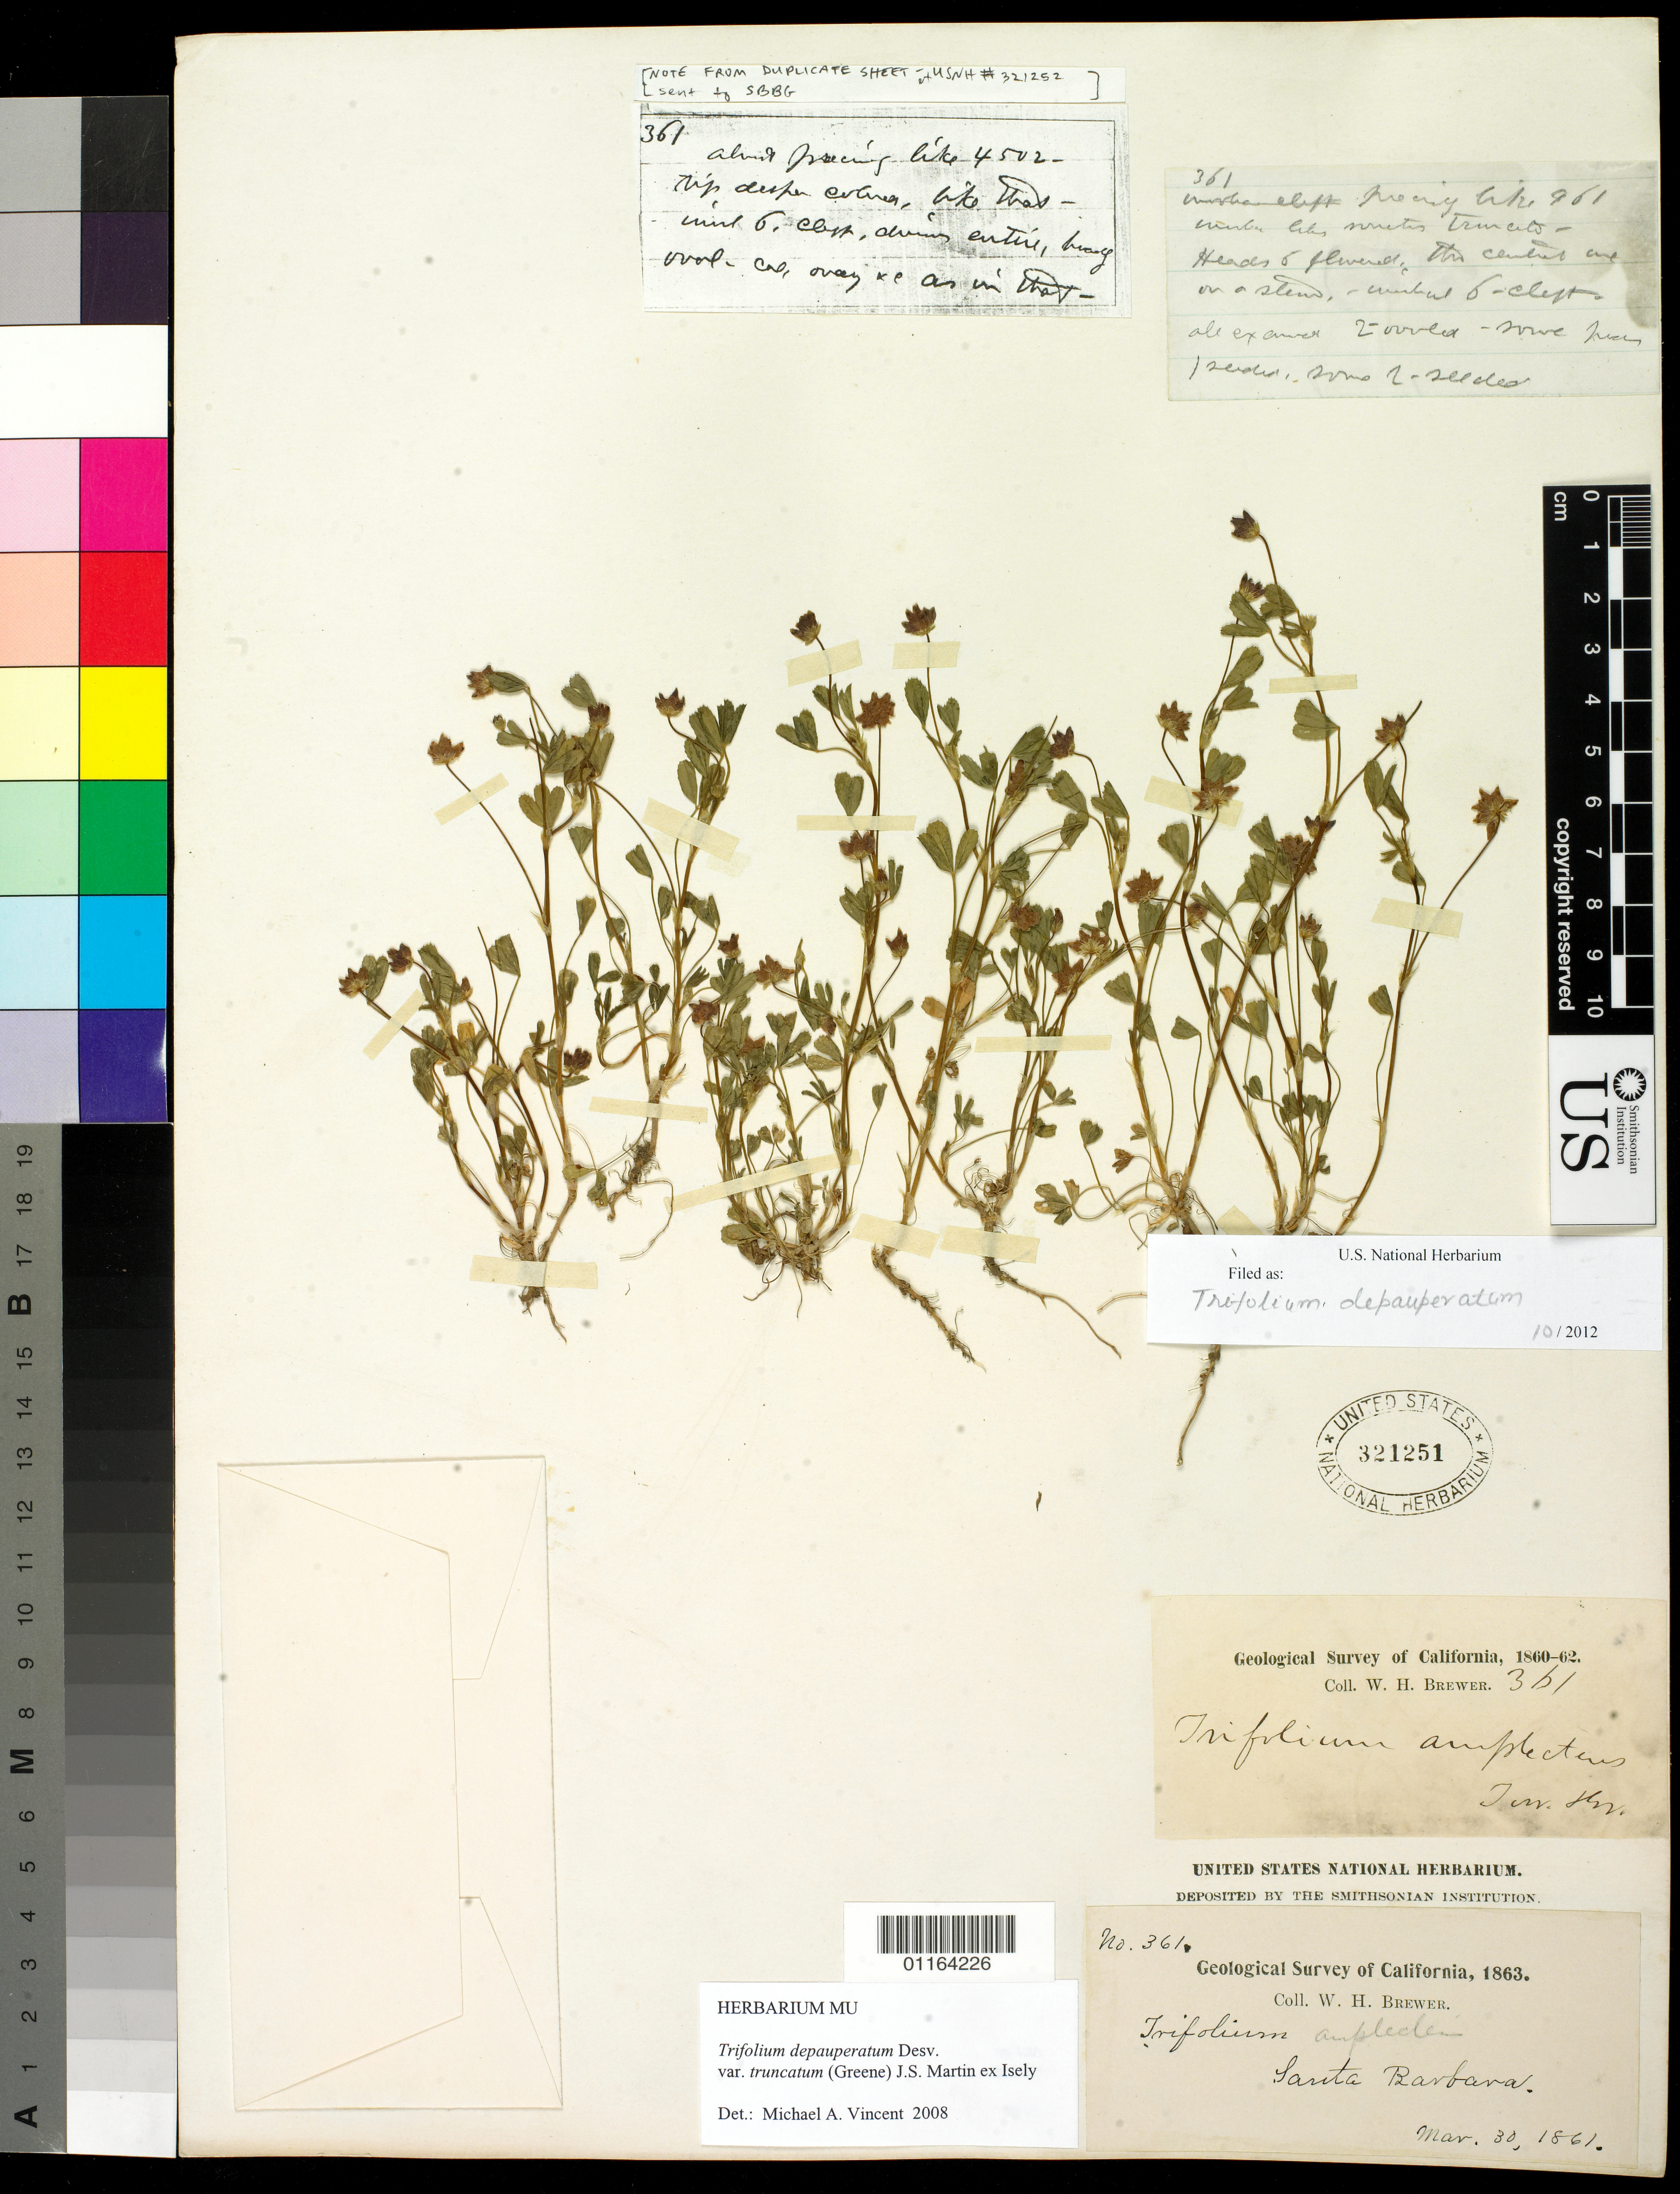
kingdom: Plantae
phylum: Tracheophyta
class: Magnoliopsida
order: Fabales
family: Fabaceae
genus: Trifolium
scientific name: Trifolium depauperatum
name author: Desv.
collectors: W. H. Brewer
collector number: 361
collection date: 1861-03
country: United States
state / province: California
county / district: Santa Barbara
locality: Santa Barbara.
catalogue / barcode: US 321251